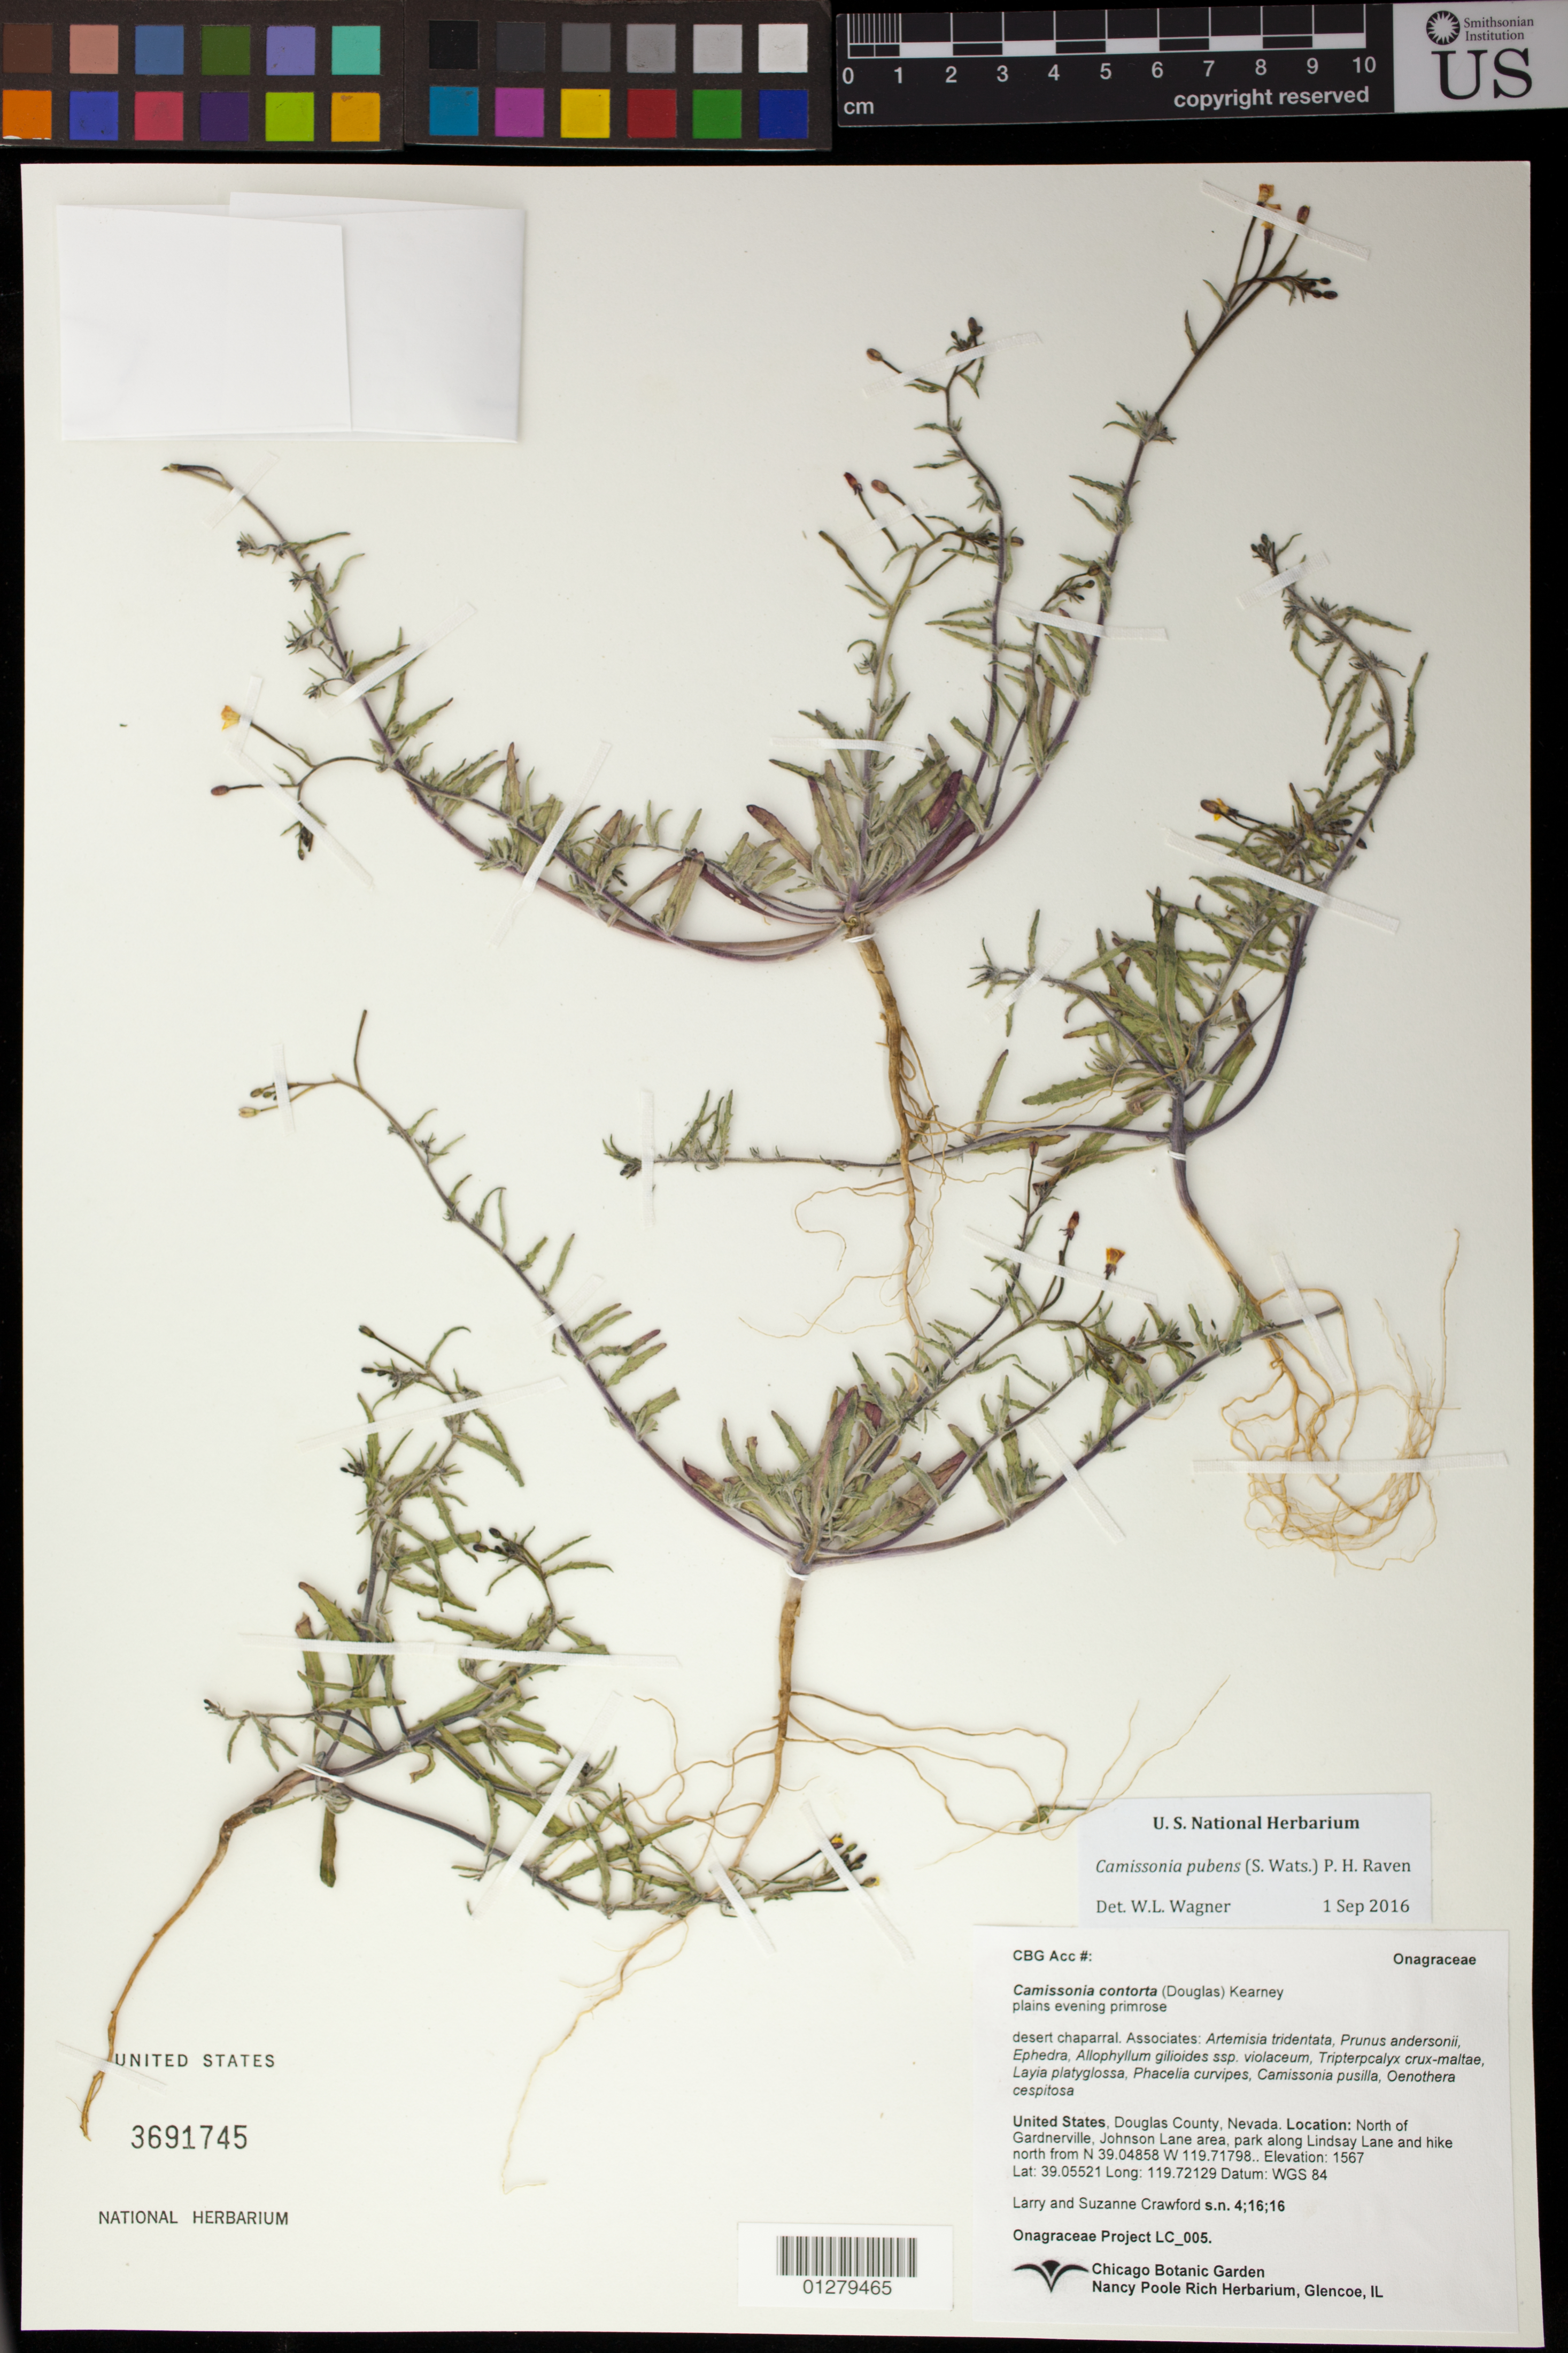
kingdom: Plantae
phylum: Tracheophyta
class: Magnoliopsida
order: Myrtales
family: Onagraceae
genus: Camissonia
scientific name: Camissonia pubens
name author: (S. Watson) P.H. Raven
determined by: Wagner, W. L., (BOT), Smithsonian Institution - National Museum of Natural History (UNITED STATES)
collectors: L. Crawford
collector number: LC 005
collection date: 2016-04-16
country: United States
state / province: Nevada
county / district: Douglas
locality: North of Gardnerville, Johnson Lane area, park along Lindsay Lane and hike north from N39.04858, W119.71798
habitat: Desert chaparral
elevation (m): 1567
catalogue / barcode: US 3691745